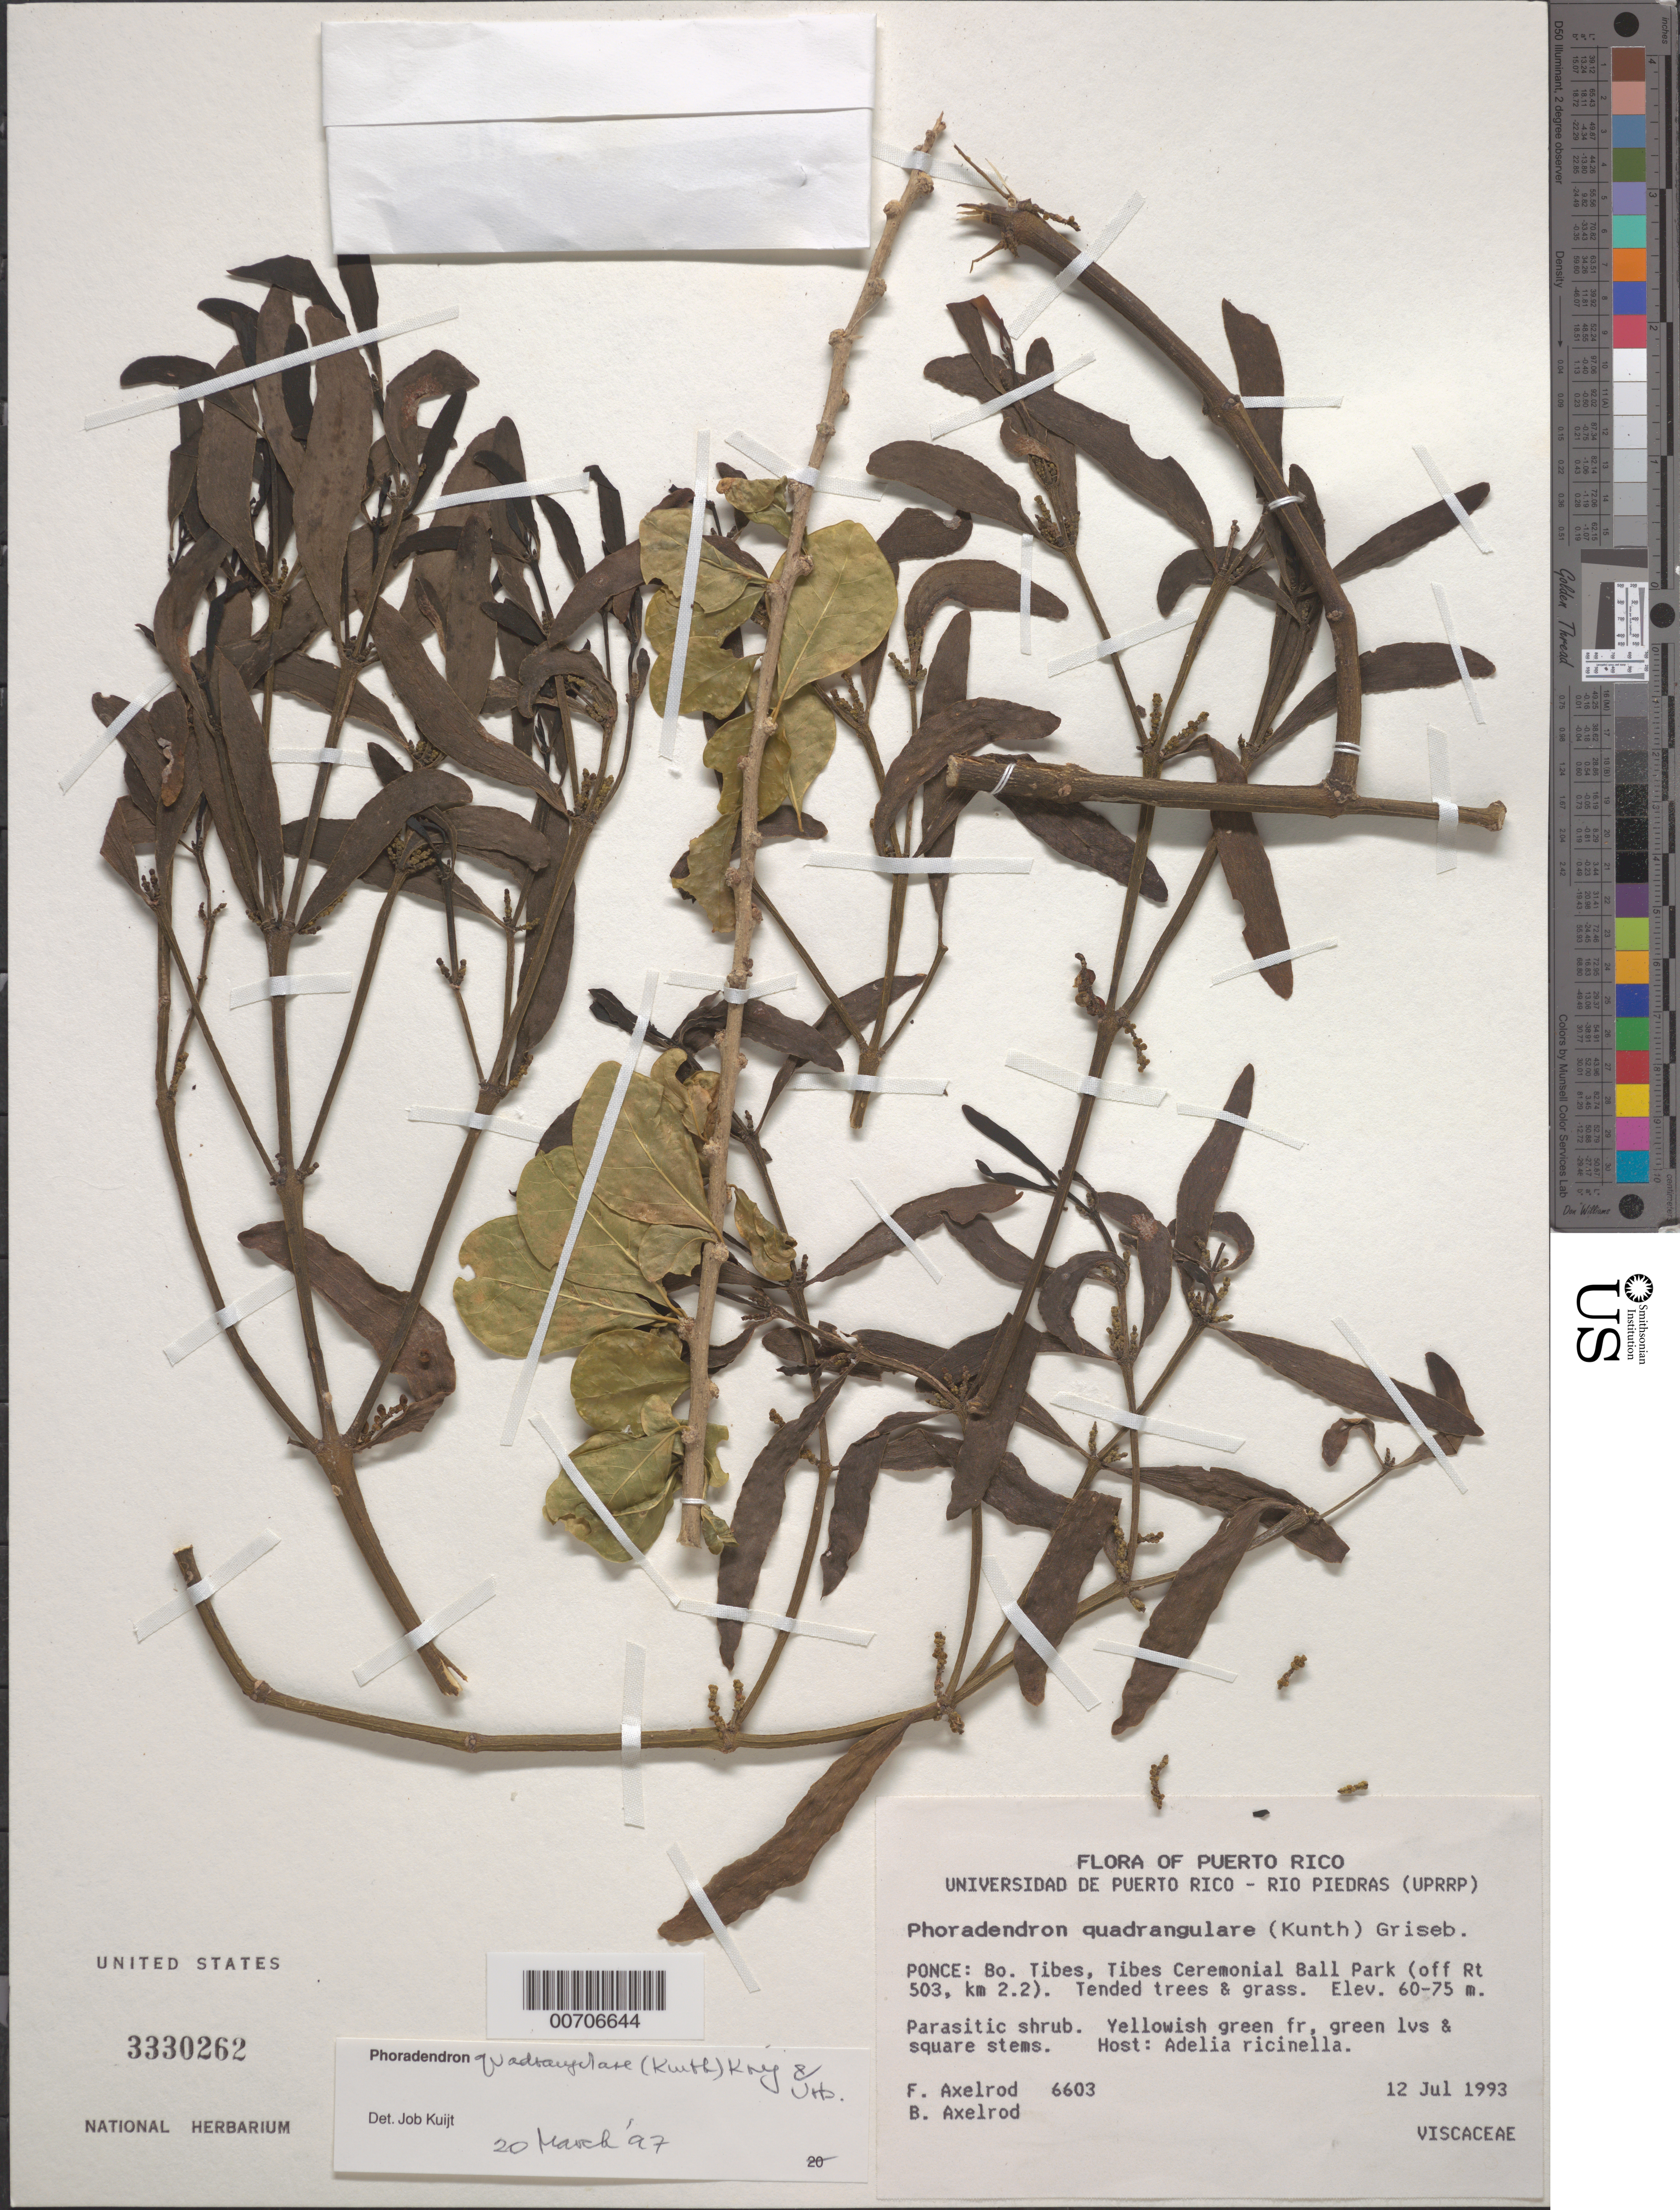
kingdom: Plantae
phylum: Tracheophyta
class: Magnoliopsida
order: Santalales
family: Viscaceae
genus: Phoradendron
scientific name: Phoradendron quadrangulare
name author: (Kunth) Griseb.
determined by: Kuijt, Job, (CANADA)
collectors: F. S. Axelrod & B. Axelrod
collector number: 6603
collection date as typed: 12 Jul 1993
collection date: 1993-07-12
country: Puerto Rico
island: Greater Antilles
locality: Ponce: Bo. Tibes, Tibes Ceremonial Ball Park (off Rt. 503, km 2.2)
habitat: Tended trees & shrubs; on Adelia ricinella.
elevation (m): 60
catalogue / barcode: US 3330262